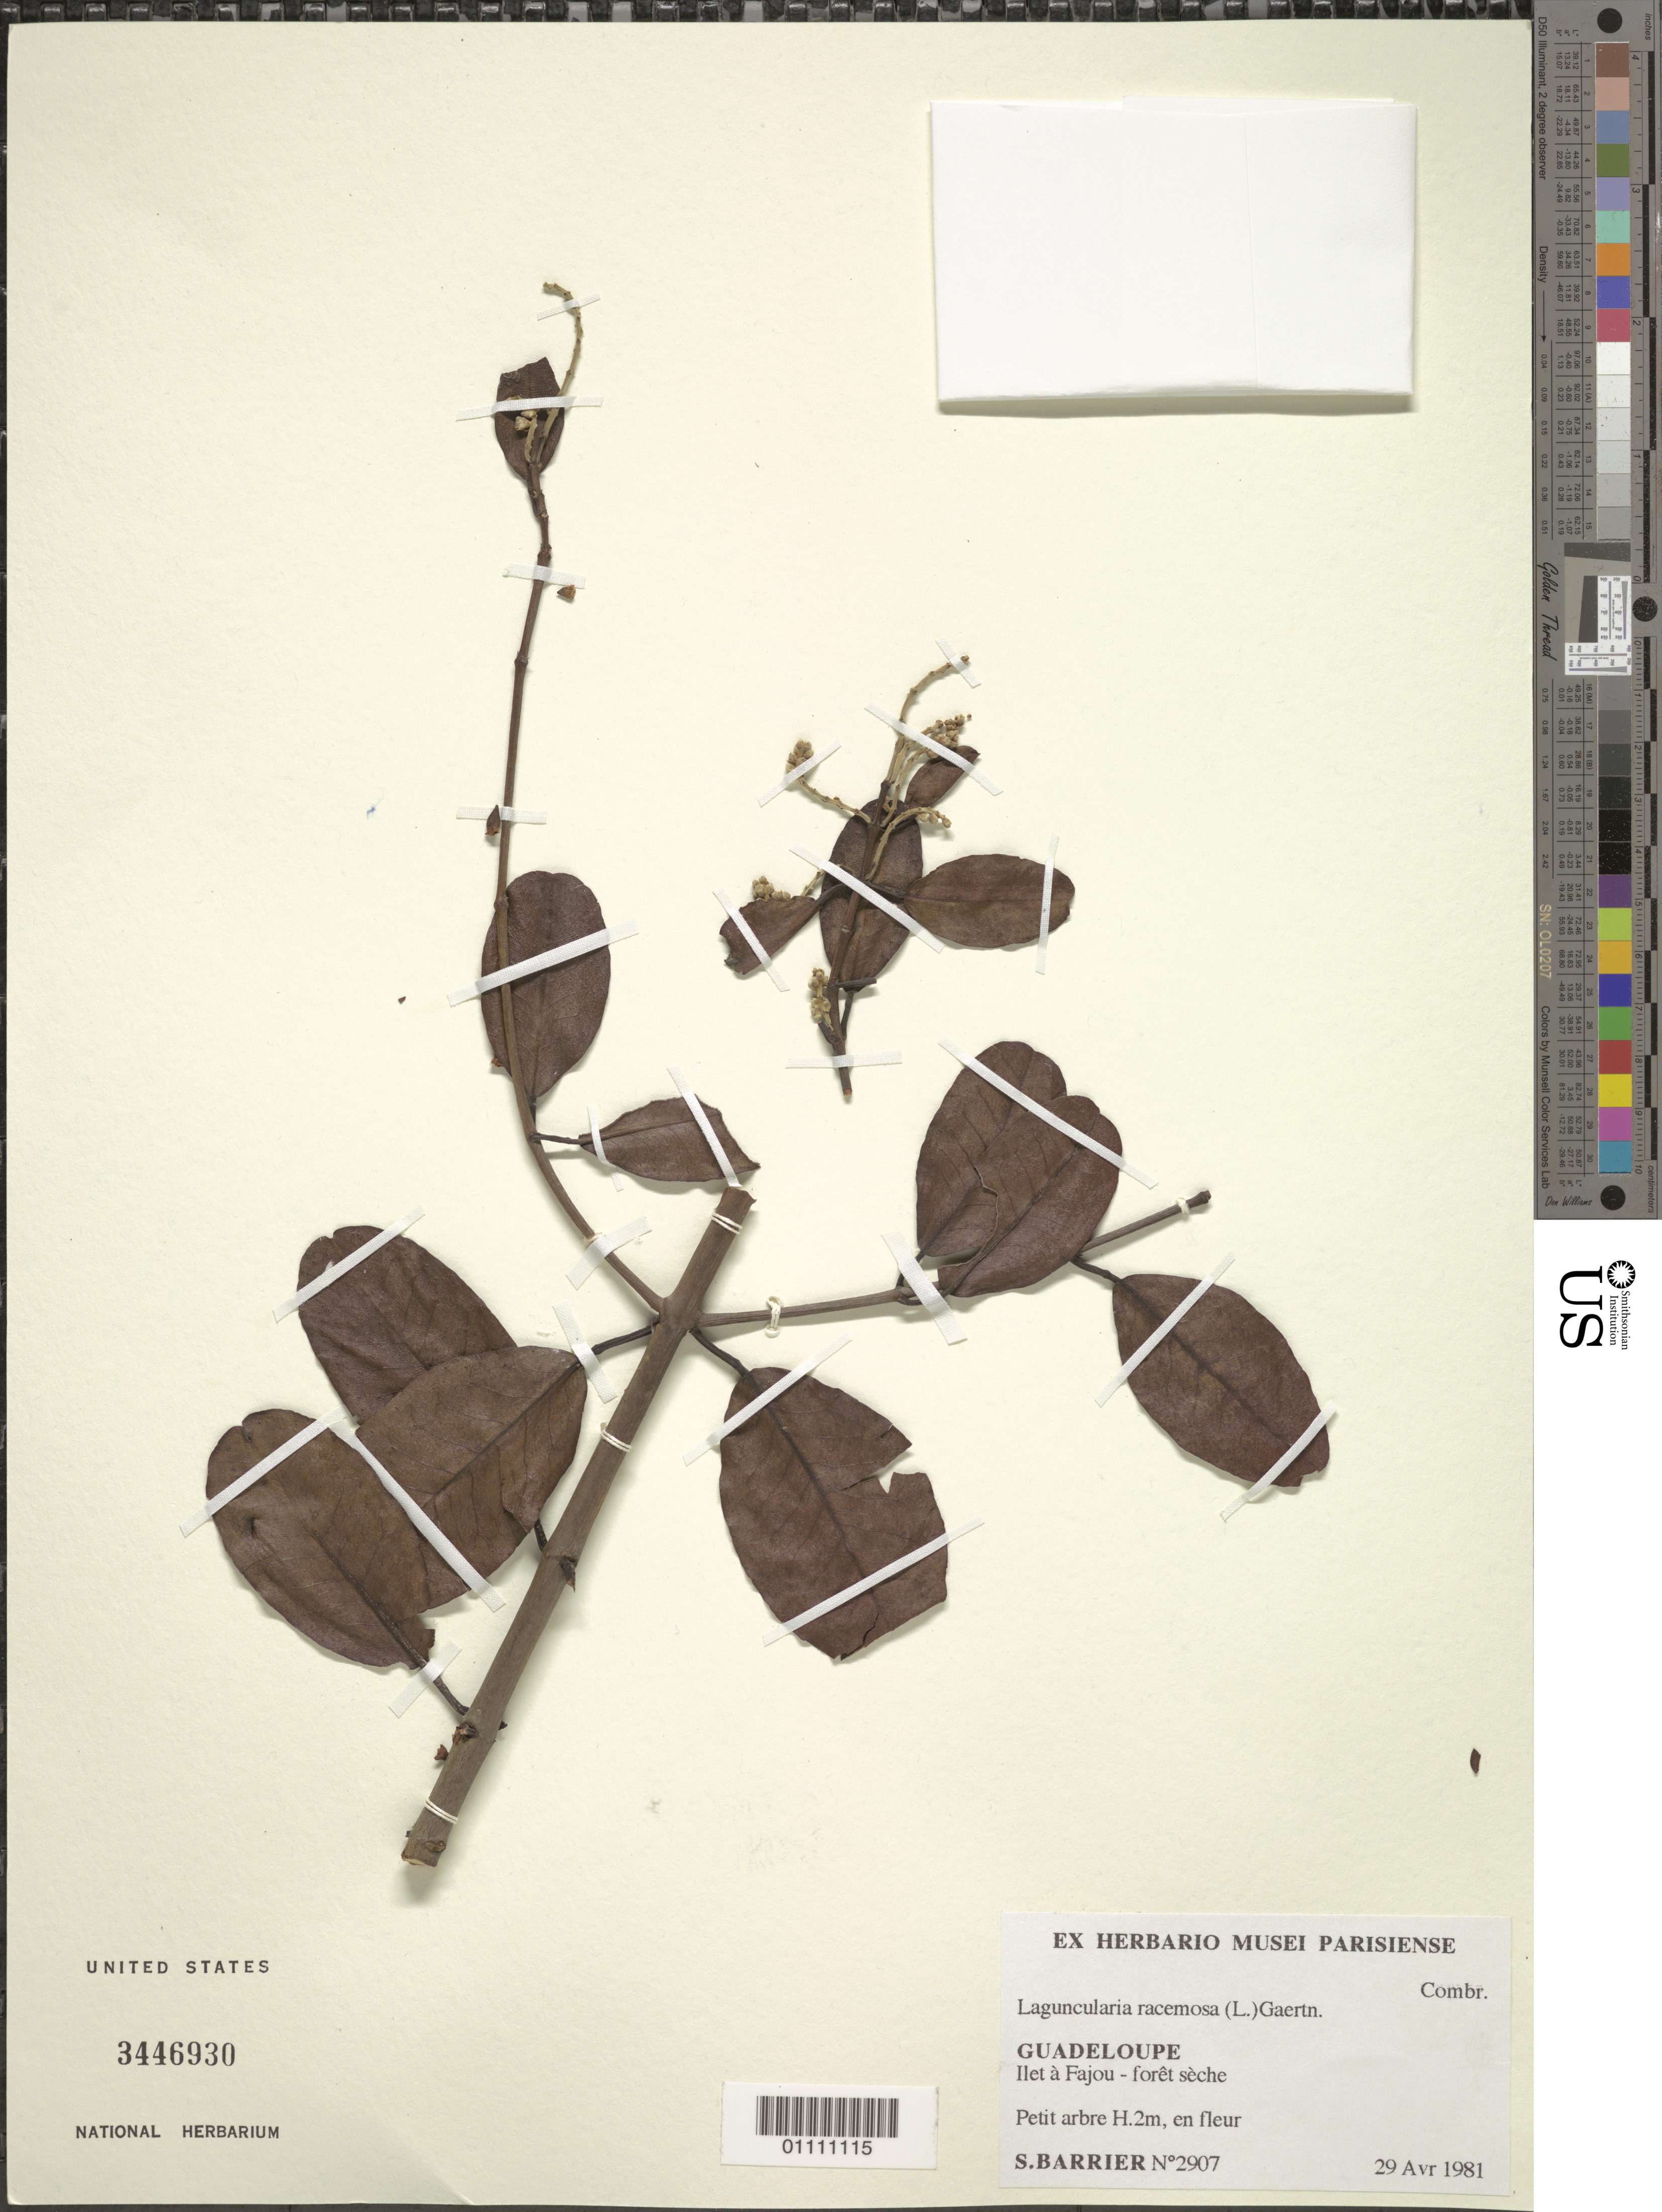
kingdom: Plantae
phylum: Tracheophyta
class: Magnoliopsida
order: Myrtales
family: Combretaceae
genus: Laguncularia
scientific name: Laguncularia racemosa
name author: (L.) C.F. Gaertn.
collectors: S. Barrier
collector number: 2907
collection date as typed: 29 Apr 1981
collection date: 1981-04-29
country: Guadeloupe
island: Îlet à Fajou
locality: Ilet a Fajou - foret seche.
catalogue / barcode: US 3446930